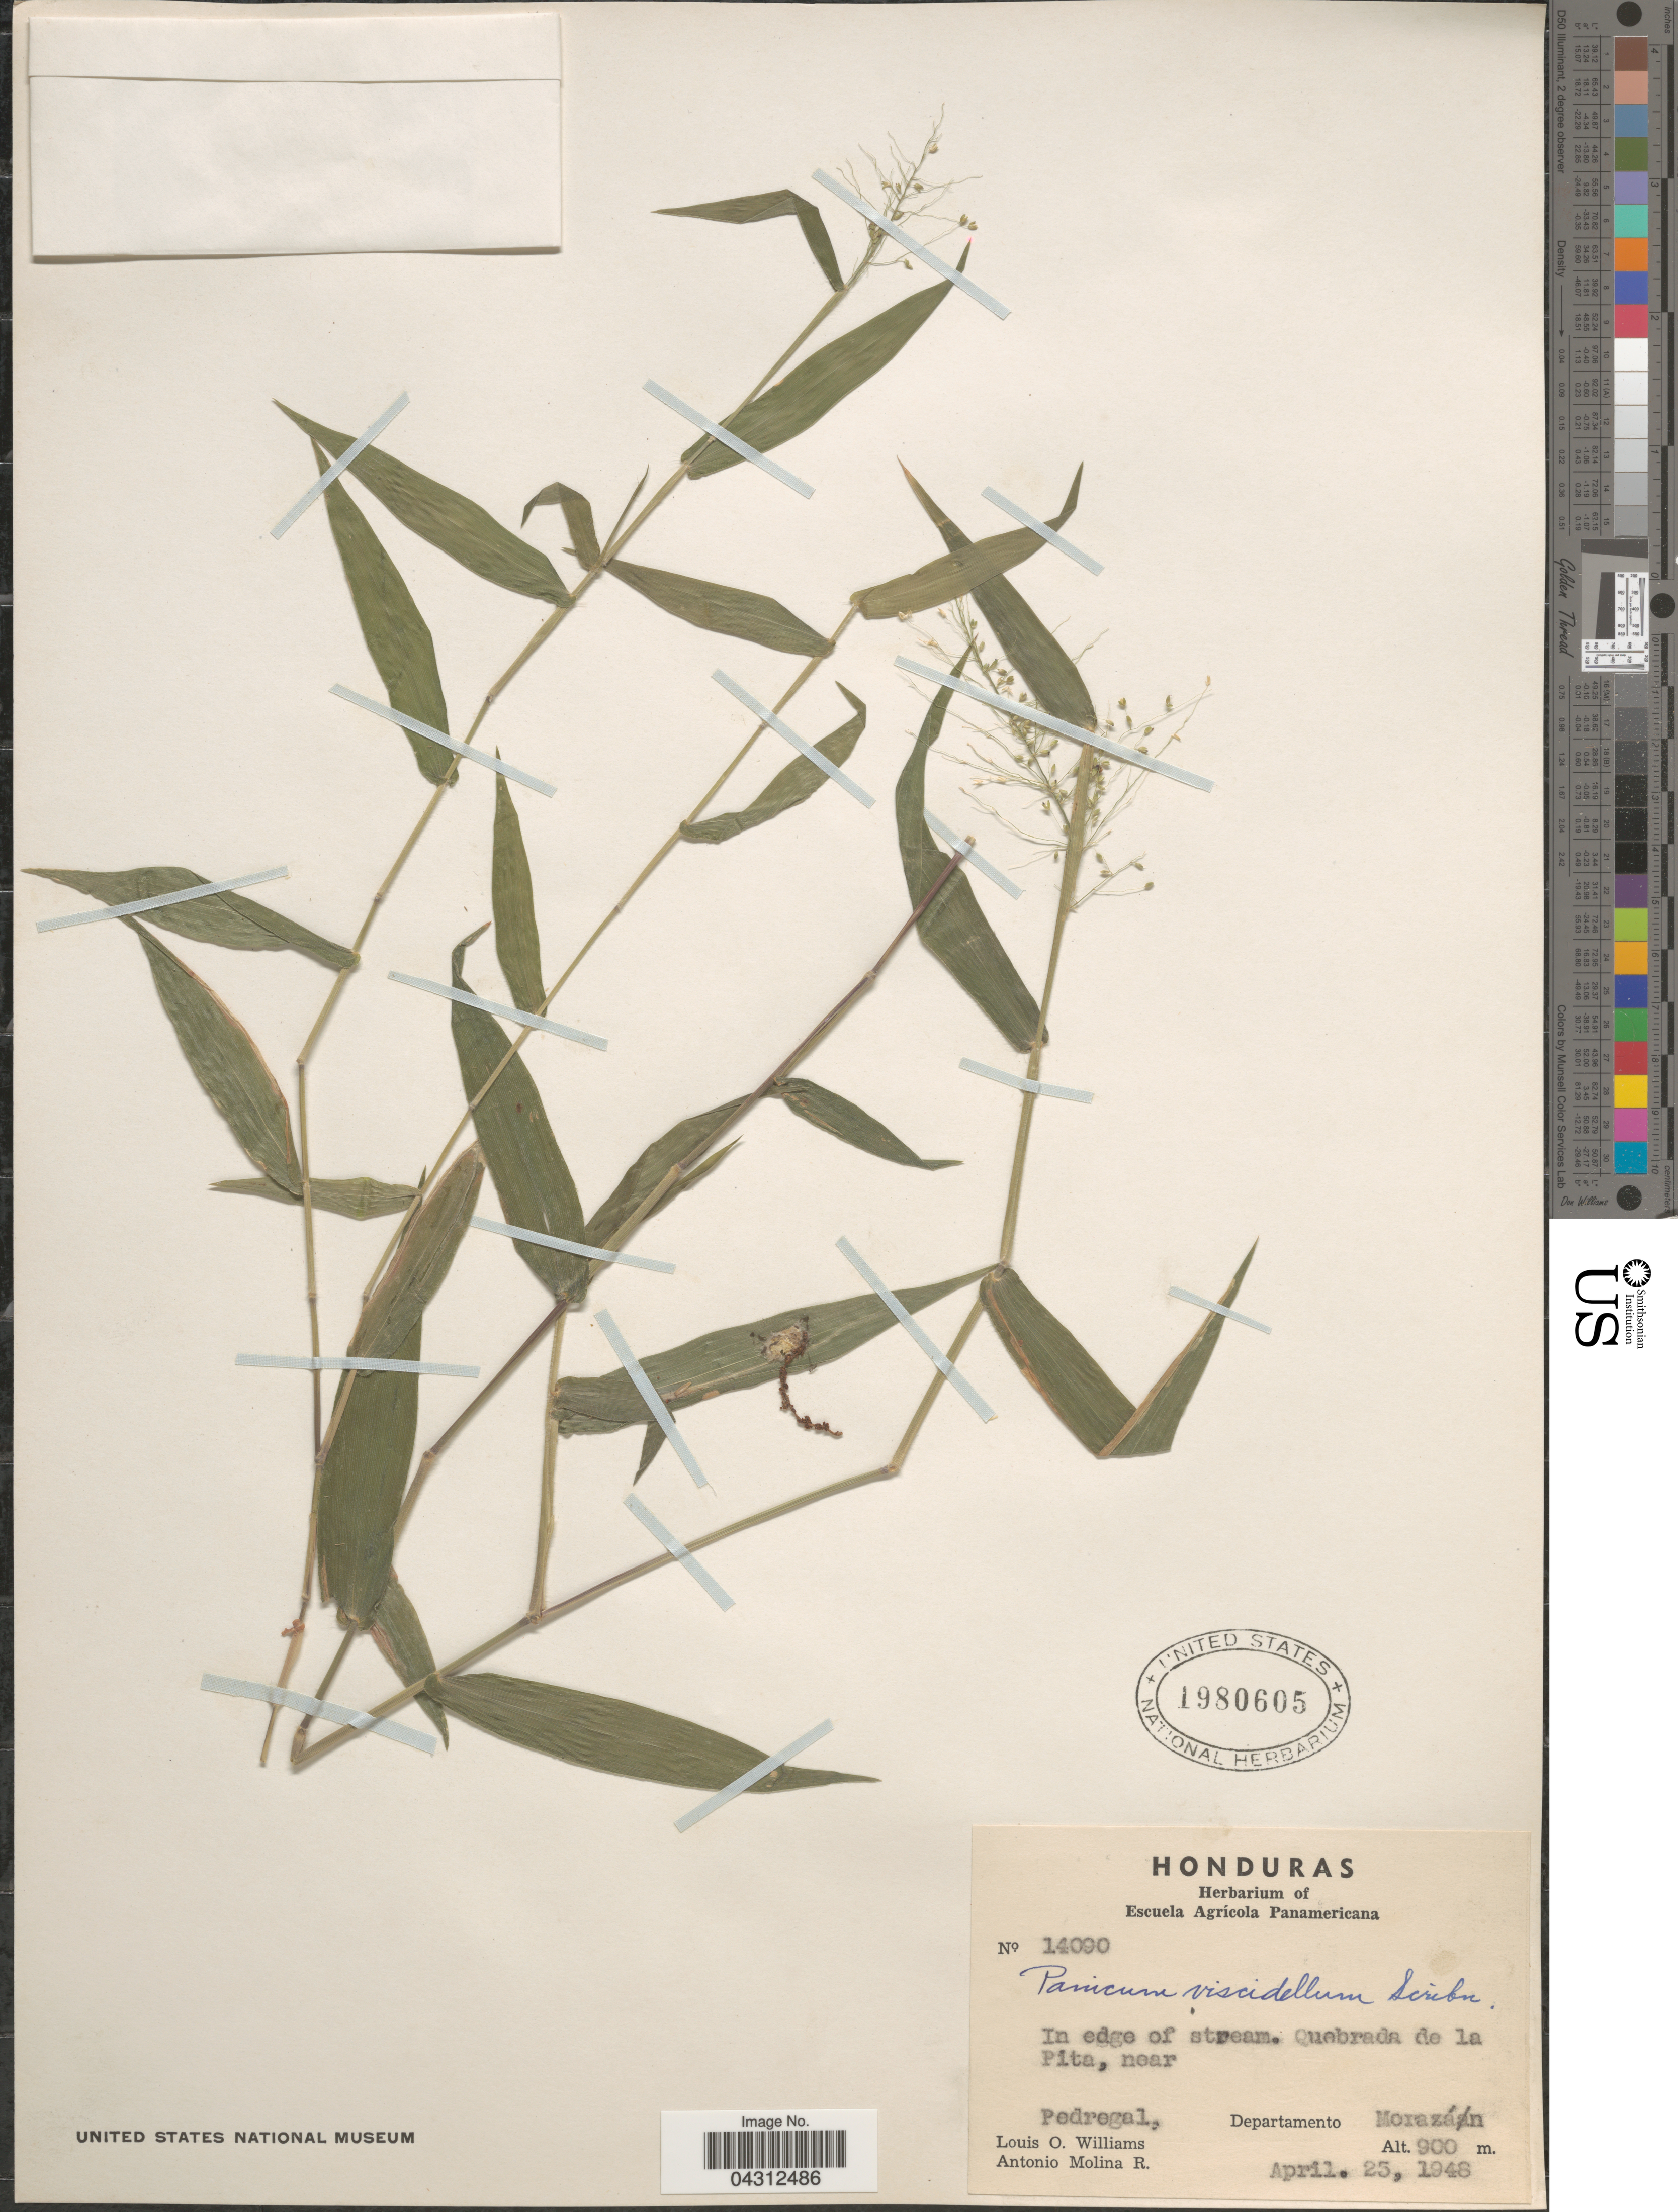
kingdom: Plantae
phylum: Tracheophyta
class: Liliopsida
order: Poales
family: Poaceae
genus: Dichanthelium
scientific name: Dichanthelium viscidellum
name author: (Scribn.) Gould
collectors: L. O. Williams & A. Molina R.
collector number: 14090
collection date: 1948-04-25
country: Honduras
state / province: Fco. Morazán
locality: Quebrada de la Pita, near Pedregal, Departamento Morazán.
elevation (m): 900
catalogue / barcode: US 1980605